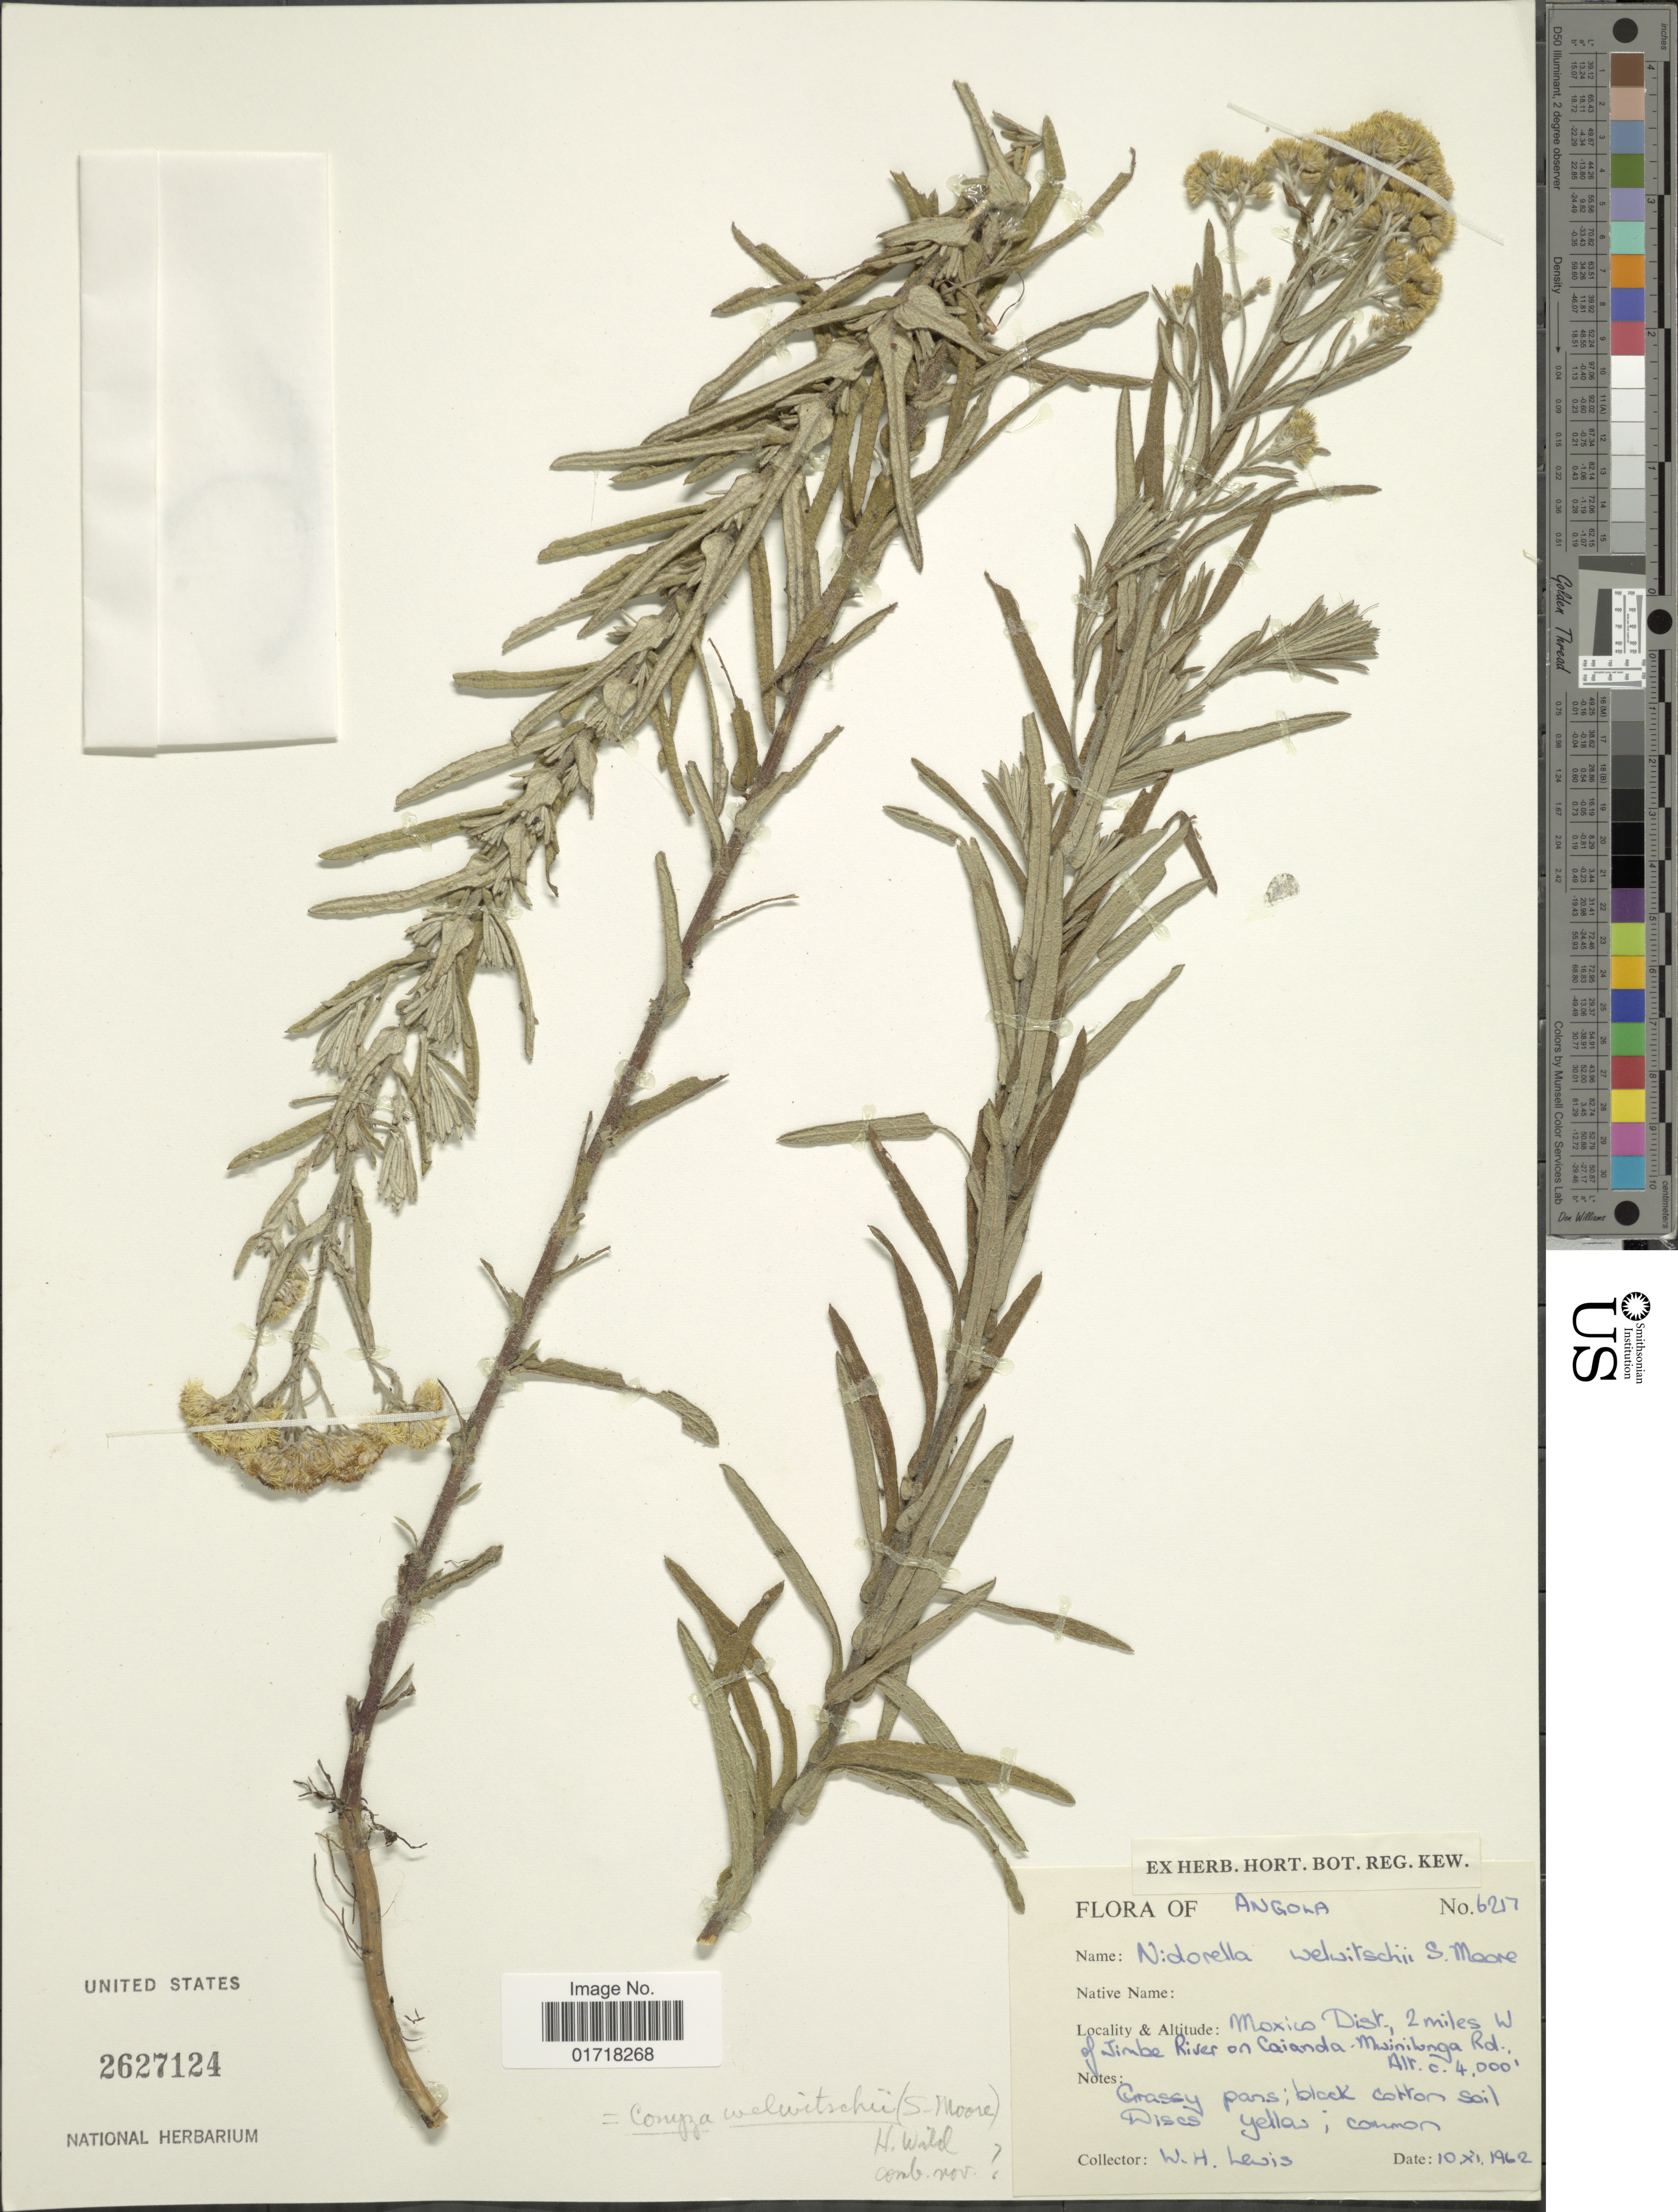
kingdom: Plantae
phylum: Tracheophyta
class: Magnoliopsida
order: Asterales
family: Asteraceae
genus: Conyza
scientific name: Conyza welwitschii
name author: (S. Moore) Willd.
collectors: W. H. Lewis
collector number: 6217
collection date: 1962-11-10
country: Angola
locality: Moxico Dist, 2 miles W of JImbe River on Caianda, Mwinilunga Rd.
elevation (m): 1219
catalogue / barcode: US 2627124